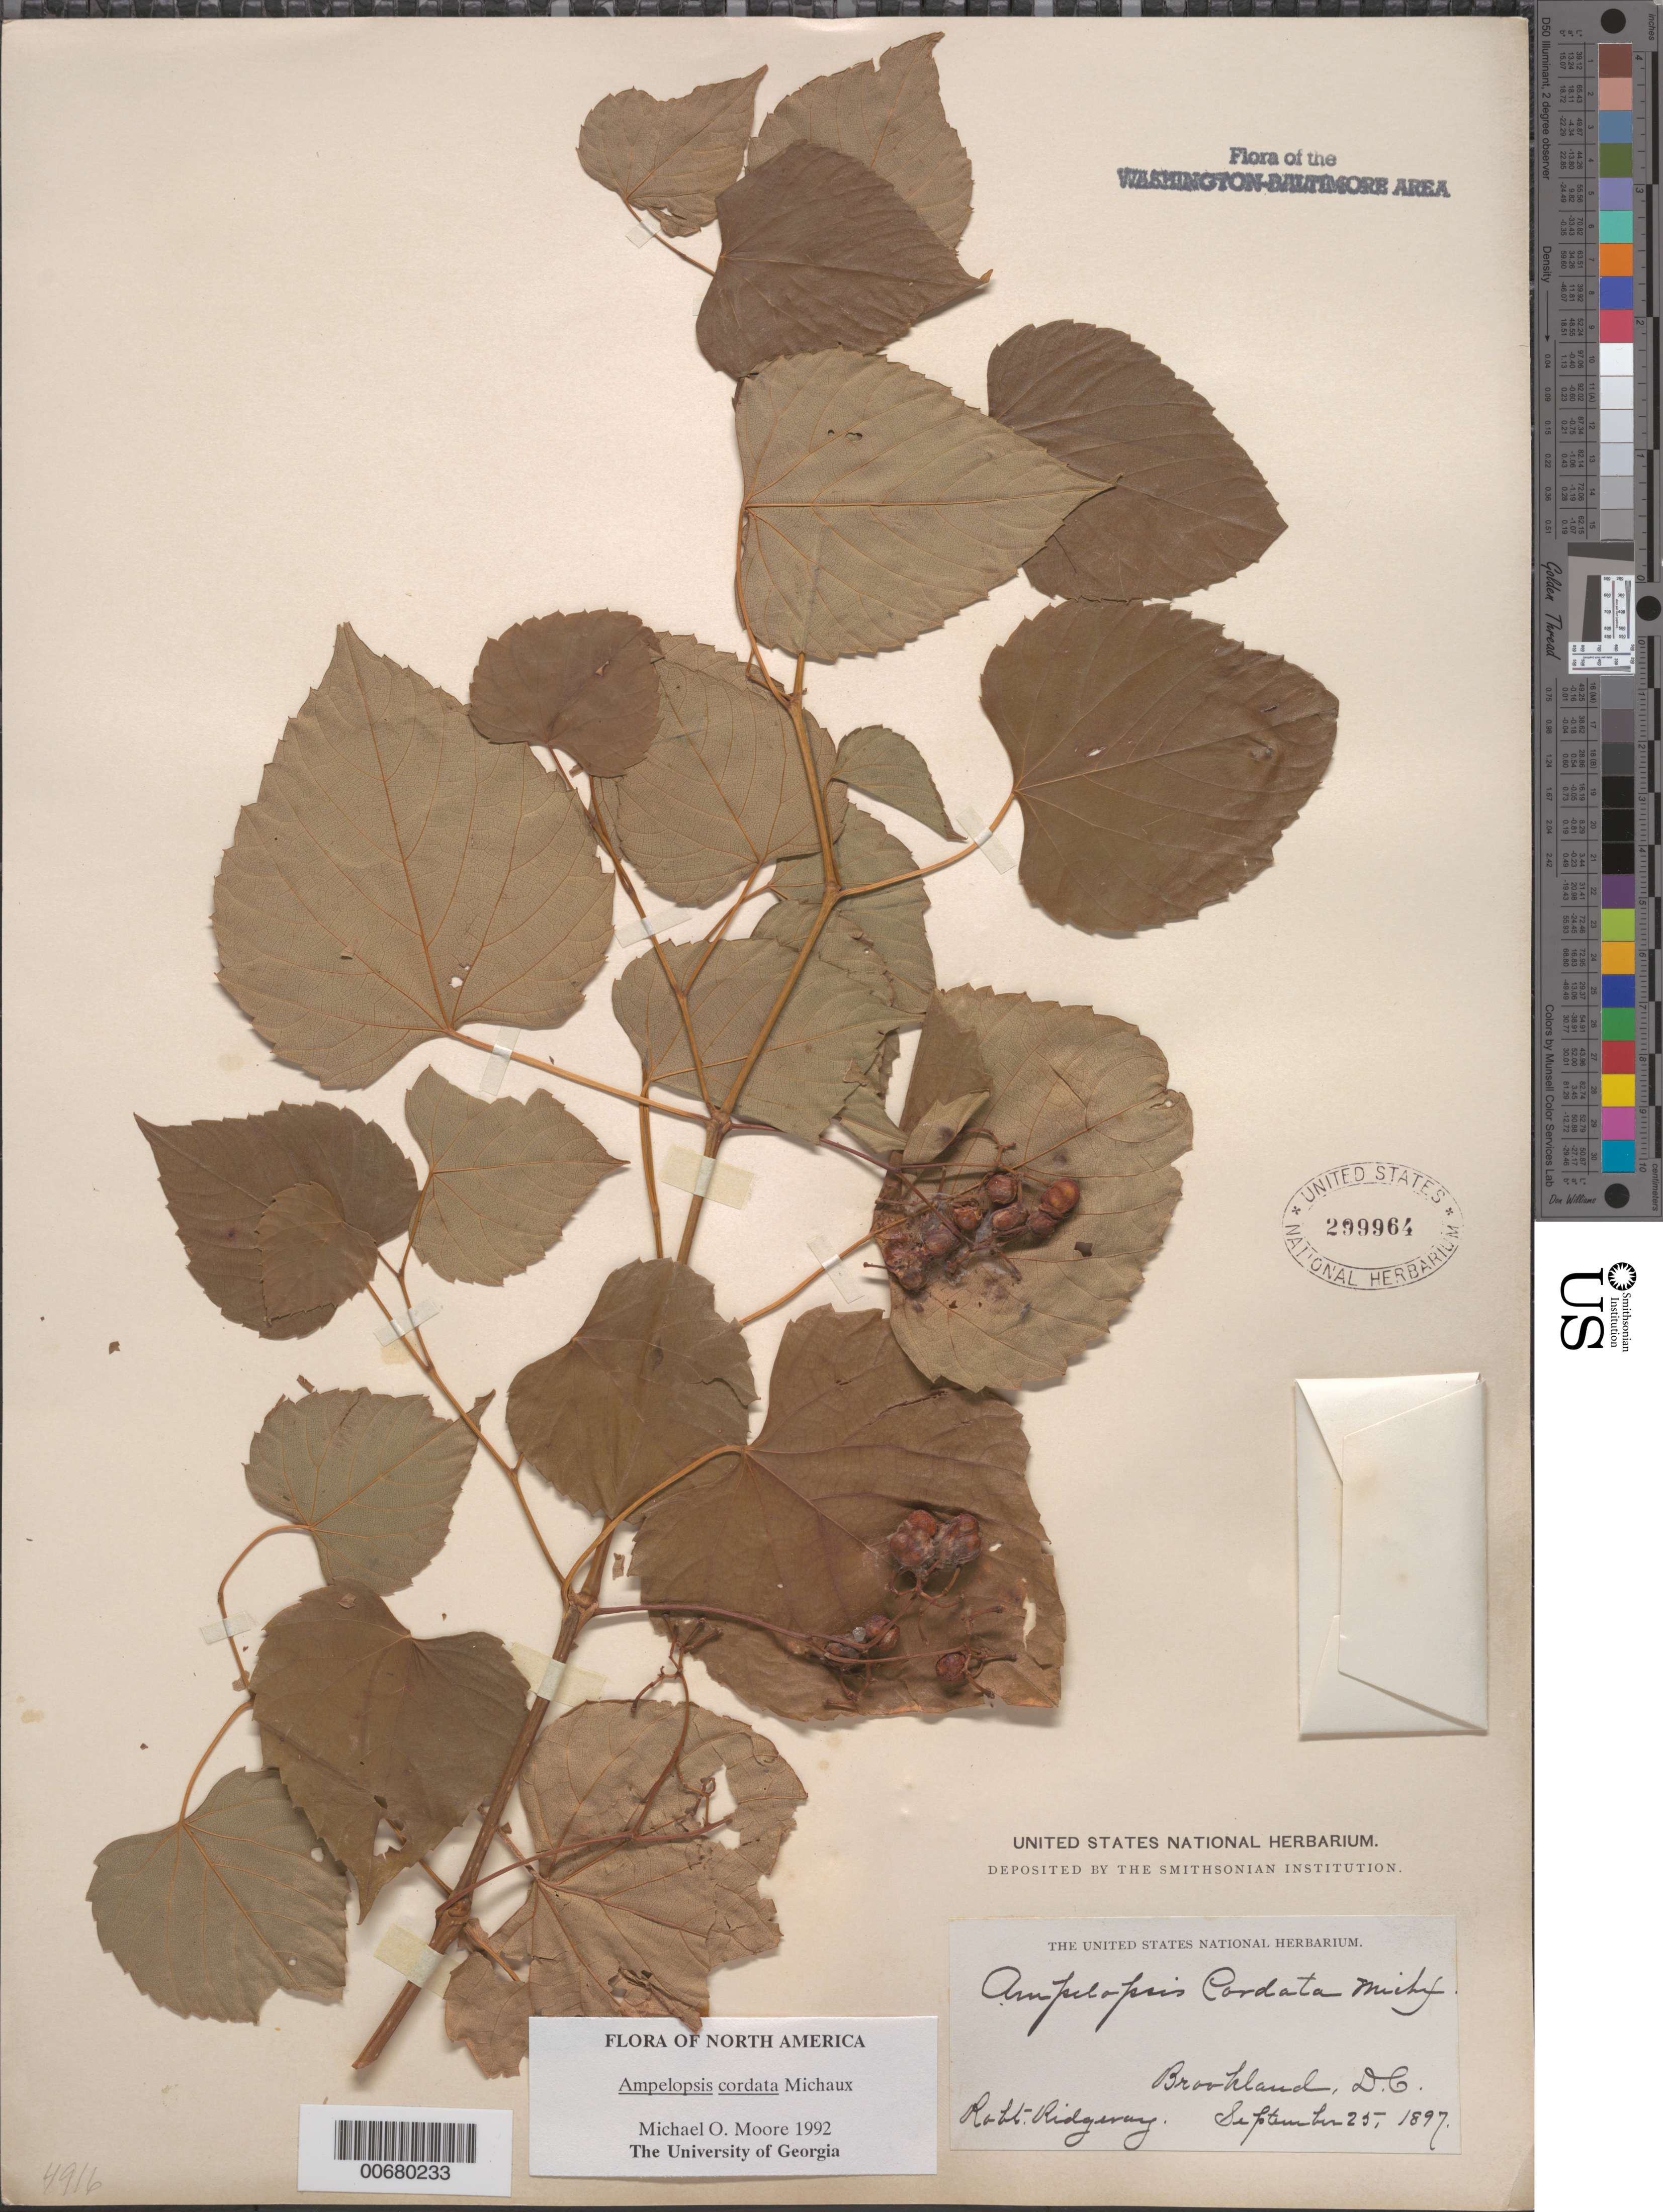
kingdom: Plantae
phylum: Tracheophyta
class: Magnoliopsida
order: Vitales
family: Vitaceae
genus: Ampelopsis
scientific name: Ampelopsis cordata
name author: Michx.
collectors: R. Ridgeway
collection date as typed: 25 Sep 1897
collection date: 1897-09-25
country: United States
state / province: District of Columbia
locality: Brookland.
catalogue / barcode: US 299964